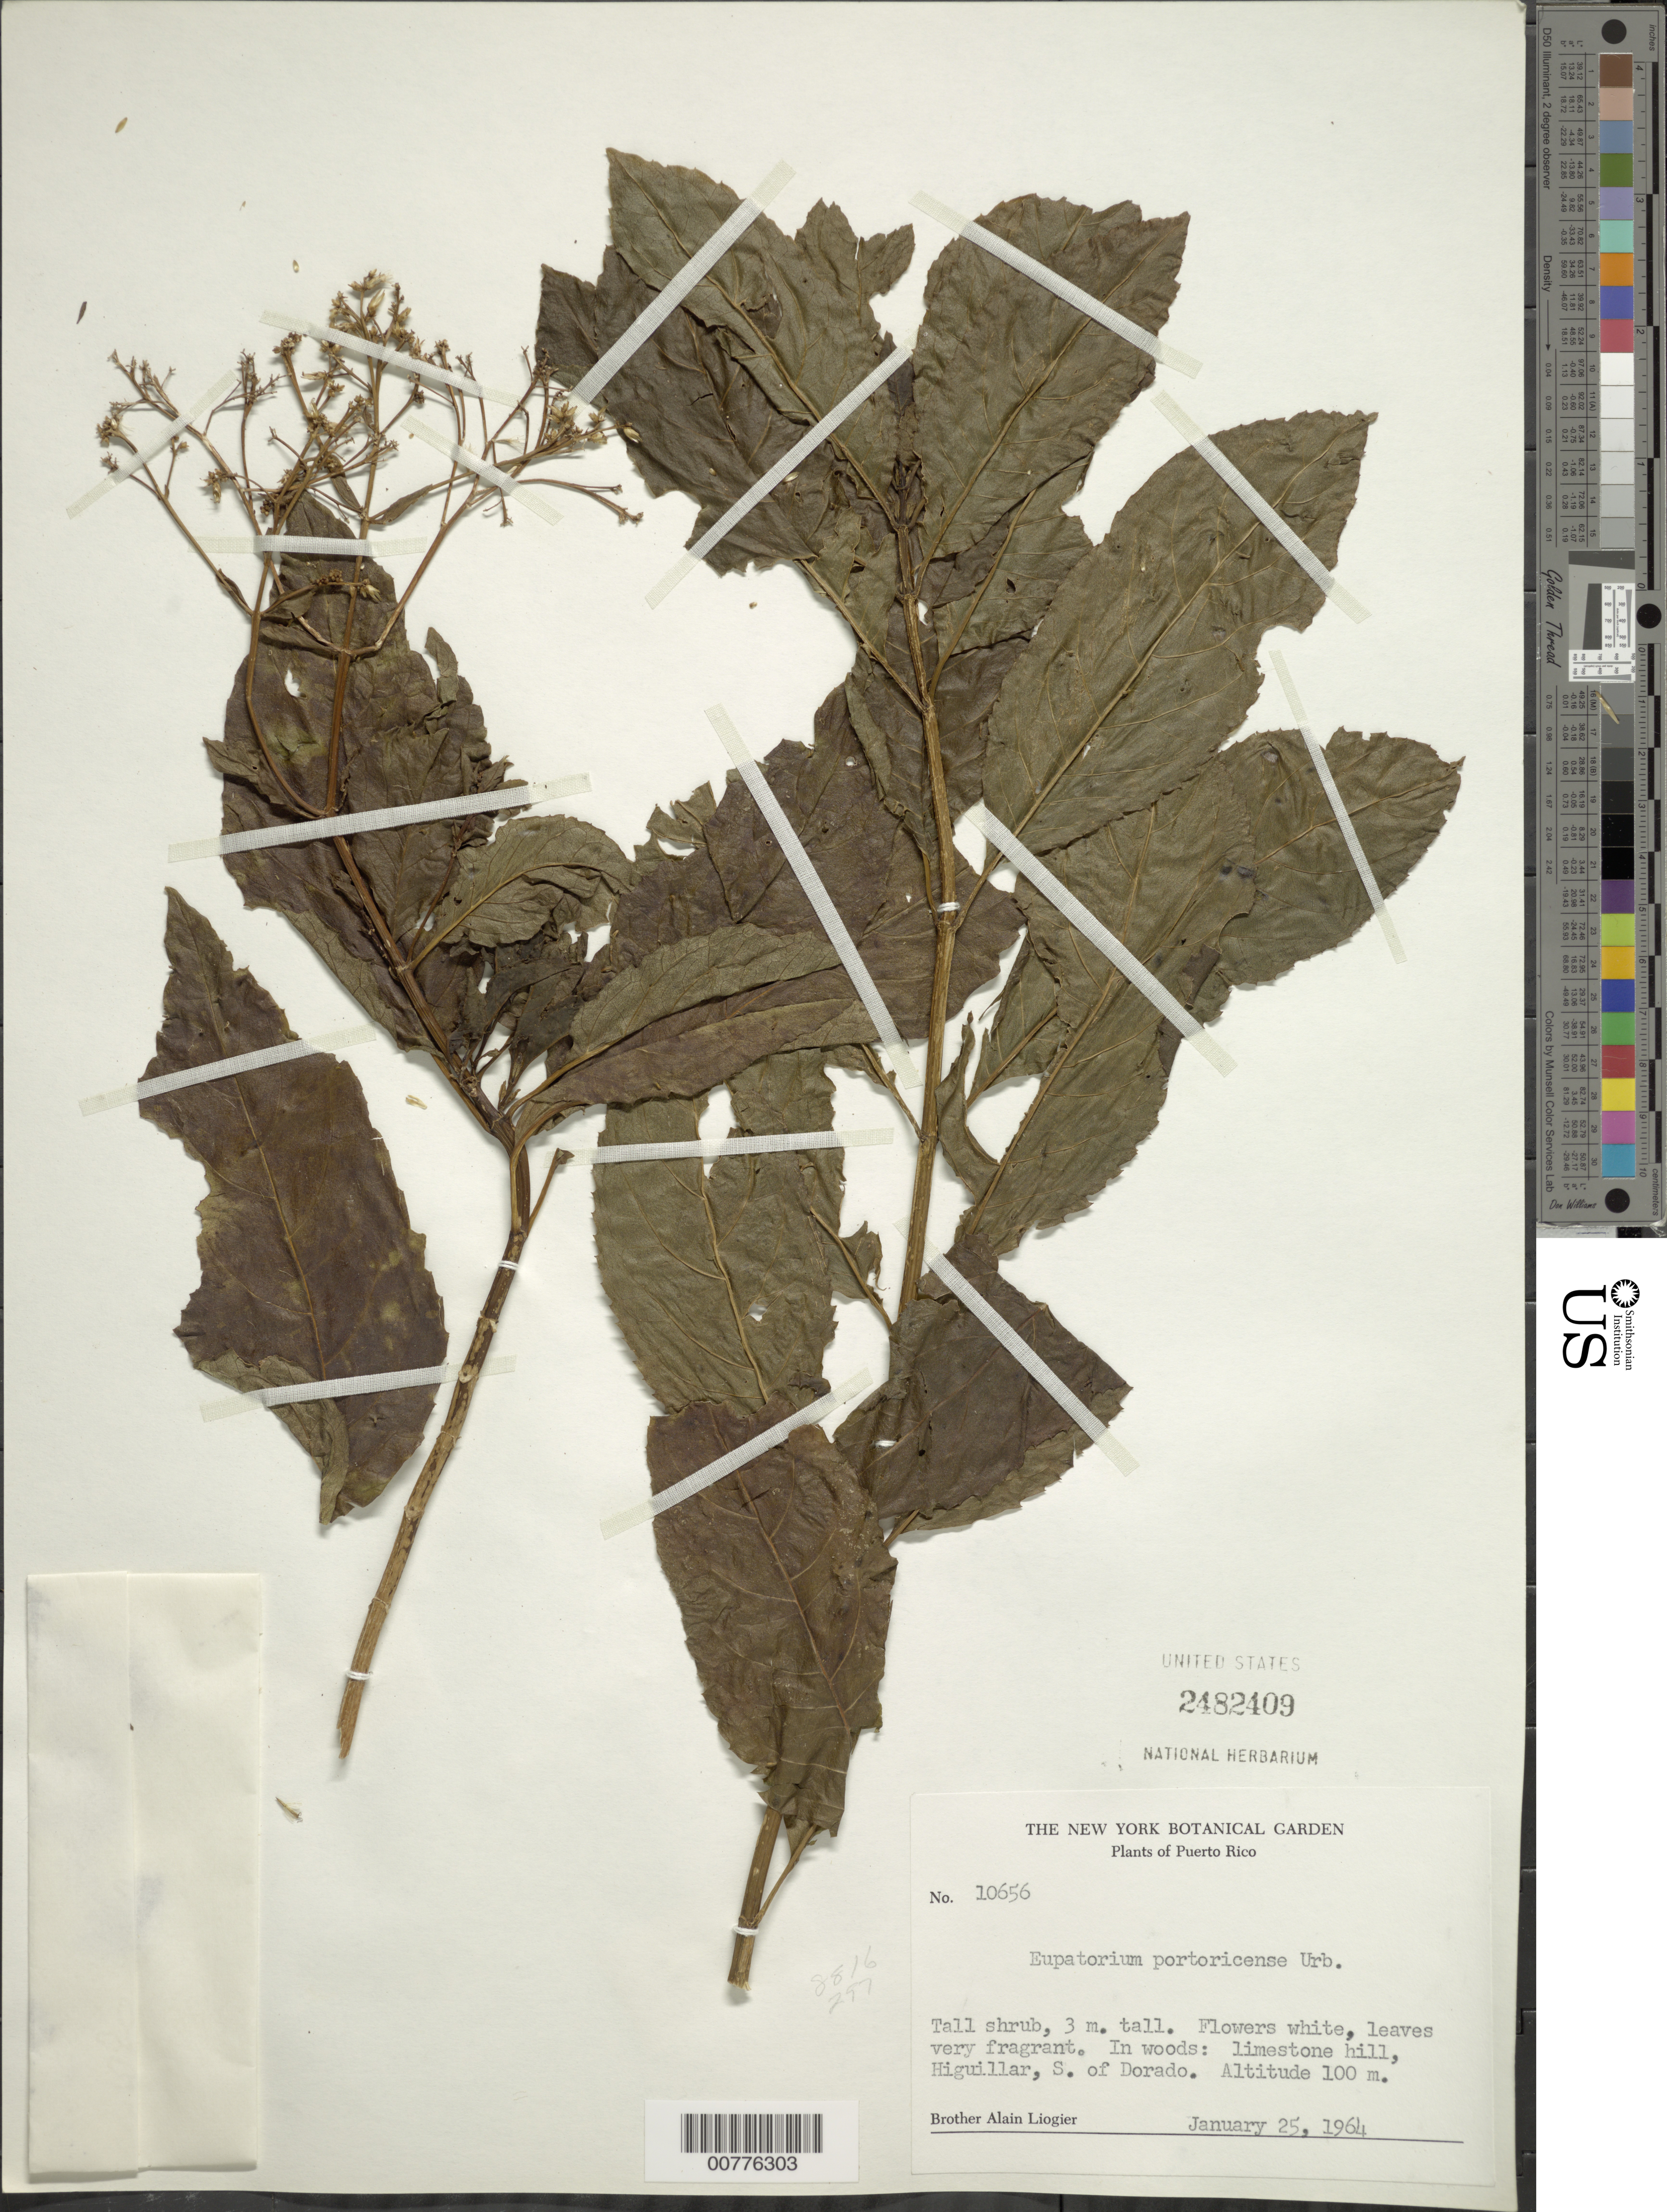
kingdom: Plantae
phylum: Tracheophyta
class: Magnoliopsida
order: Asterales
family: Asteraceae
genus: Critonia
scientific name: Critonia portoricensis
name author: (Urb.) Britton & P. Wilson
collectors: A. H. Liogier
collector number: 10656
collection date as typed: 25 Jan 1964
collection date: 1964-01-25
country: Puerto Rico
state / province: Dorado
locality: Limestone hill, Higuillar, S of Dorado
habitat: Woods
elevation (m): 100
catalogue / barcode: US 2482409